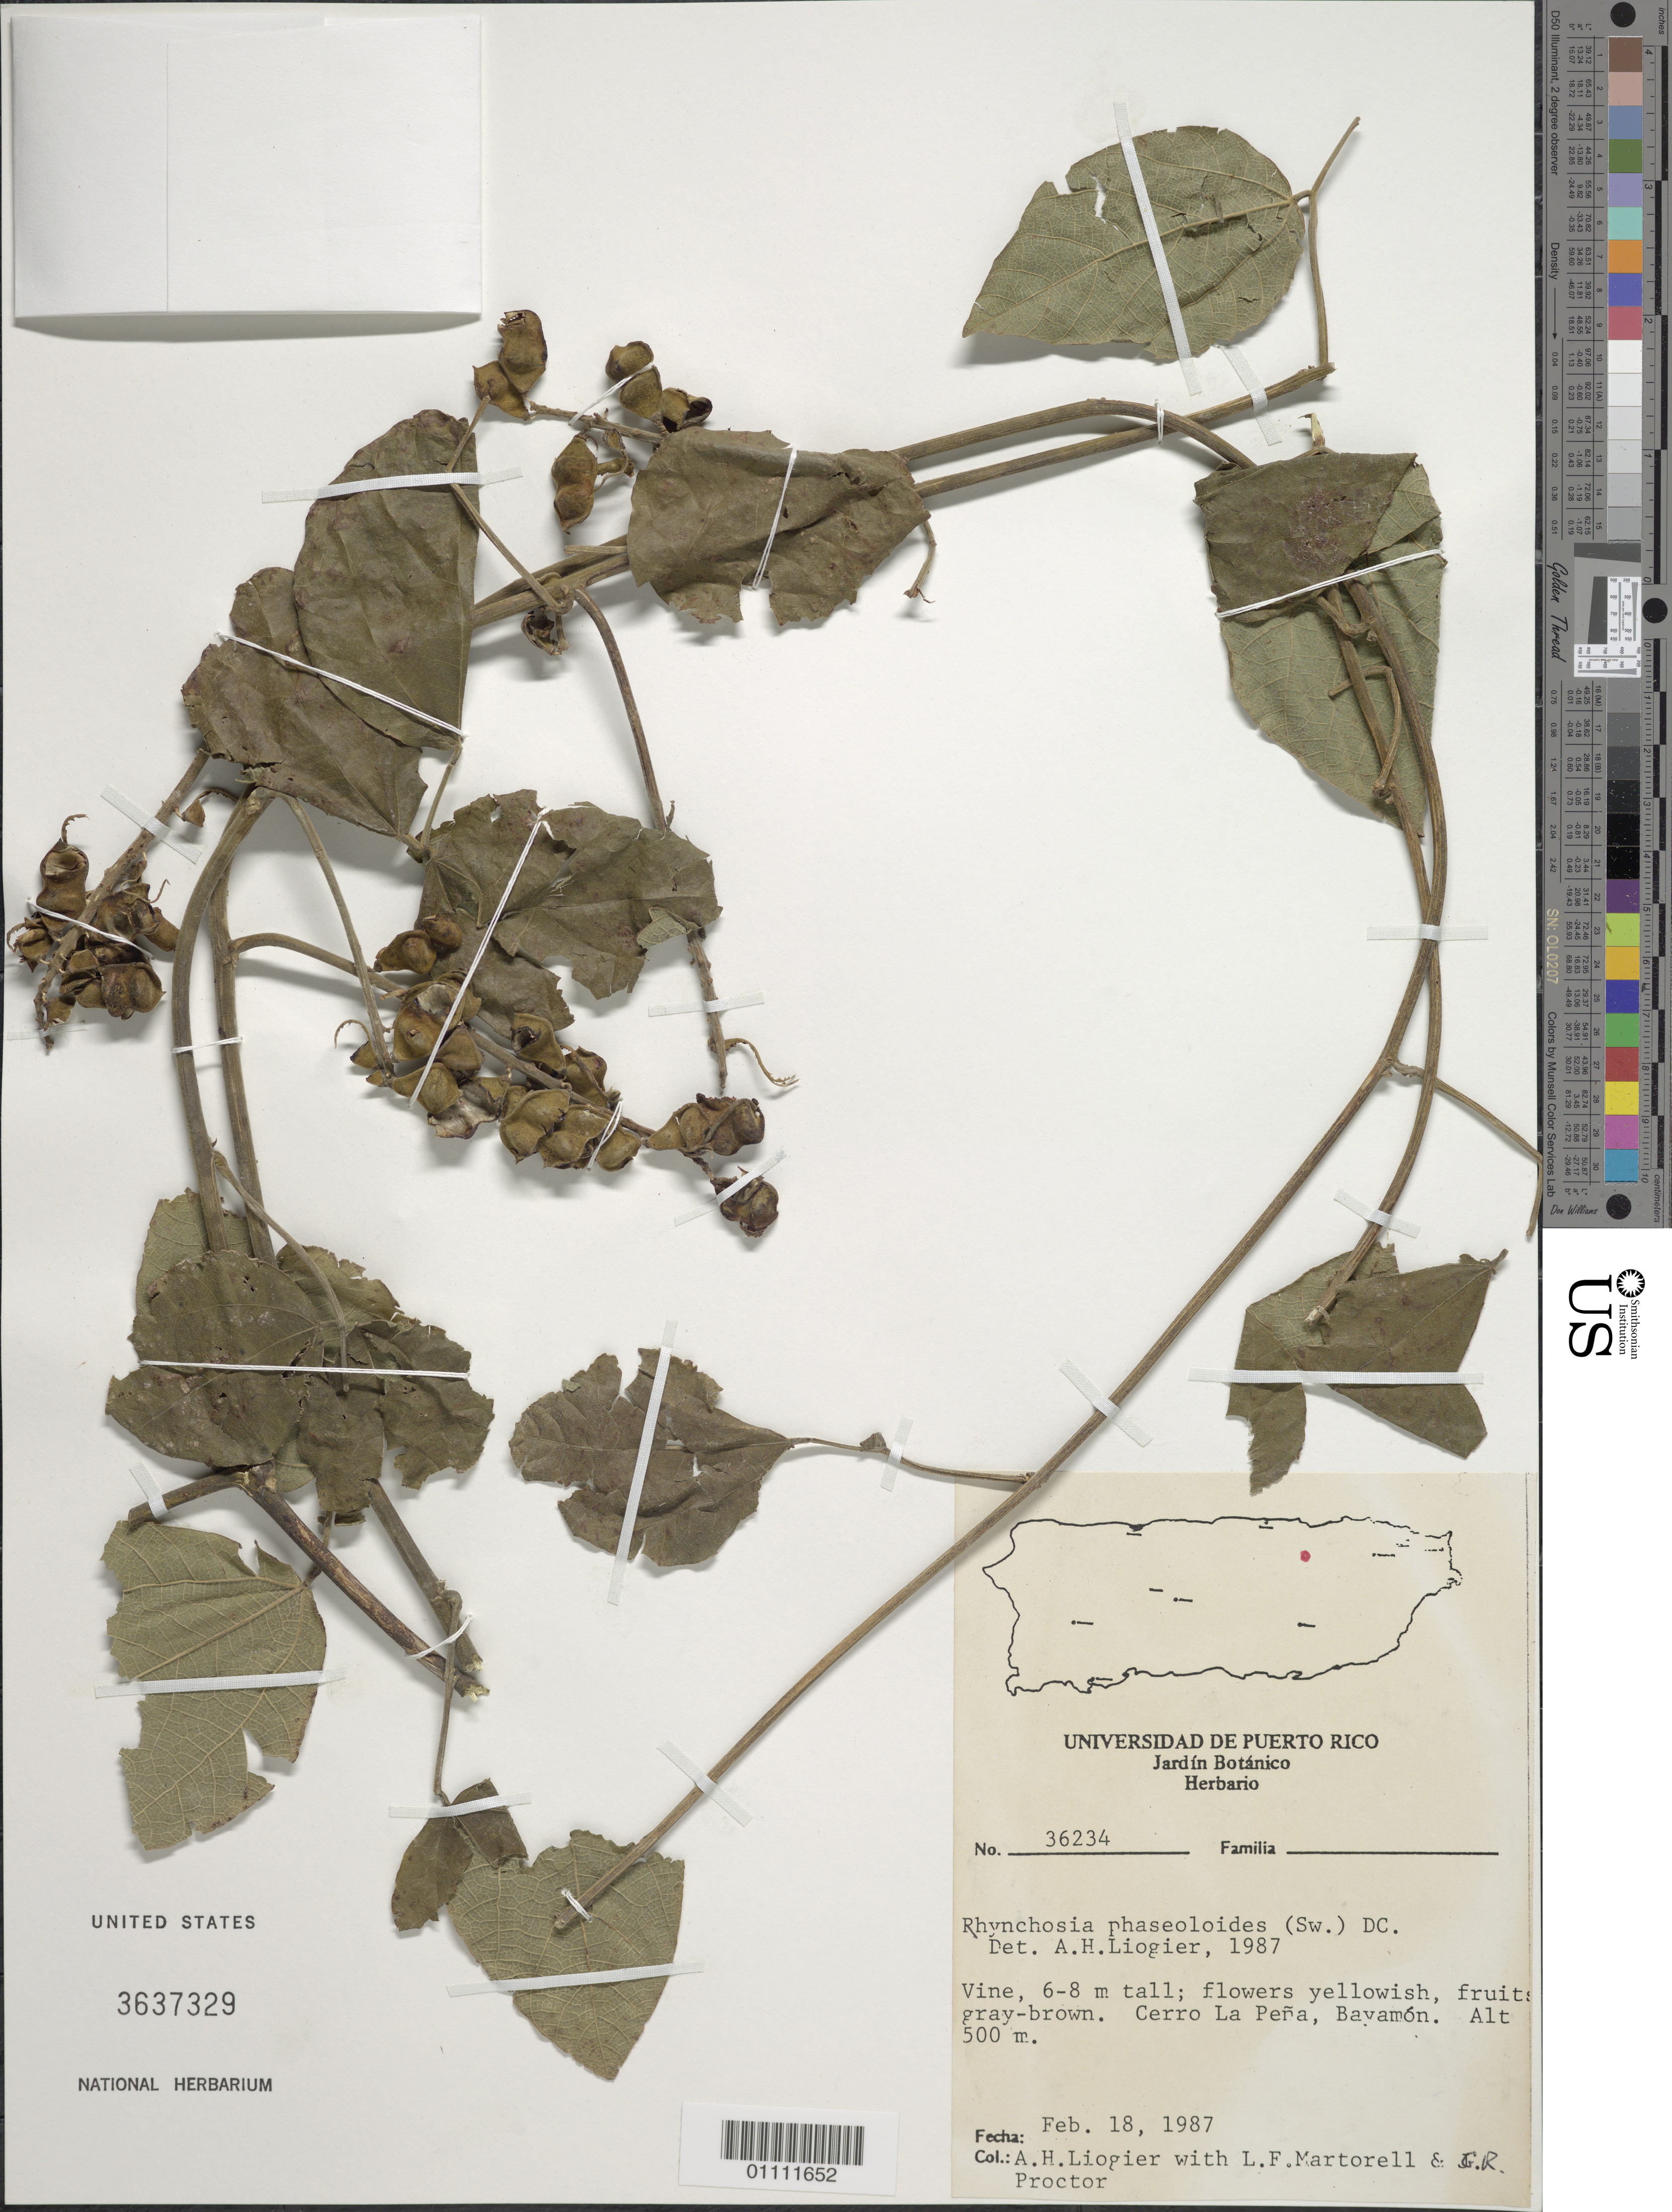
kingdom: Plantae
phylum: Tracheophyta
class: Magnoliopsida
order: Fabales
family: Fabaceae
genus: Rhynchosia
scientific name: Rhynchosia phaseoloides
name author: (Sw.) DC.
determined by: Liogier, Alain H.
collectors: A. H. Liogier, L. Martorell & G. R. Proctor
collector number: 36234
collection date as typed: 18 Feb 1987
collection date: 1987-02-18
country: Puerto Rico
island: Puerto Rico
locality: Cerro La Peña, Bayamón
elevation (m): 500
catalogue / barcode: US 3637329